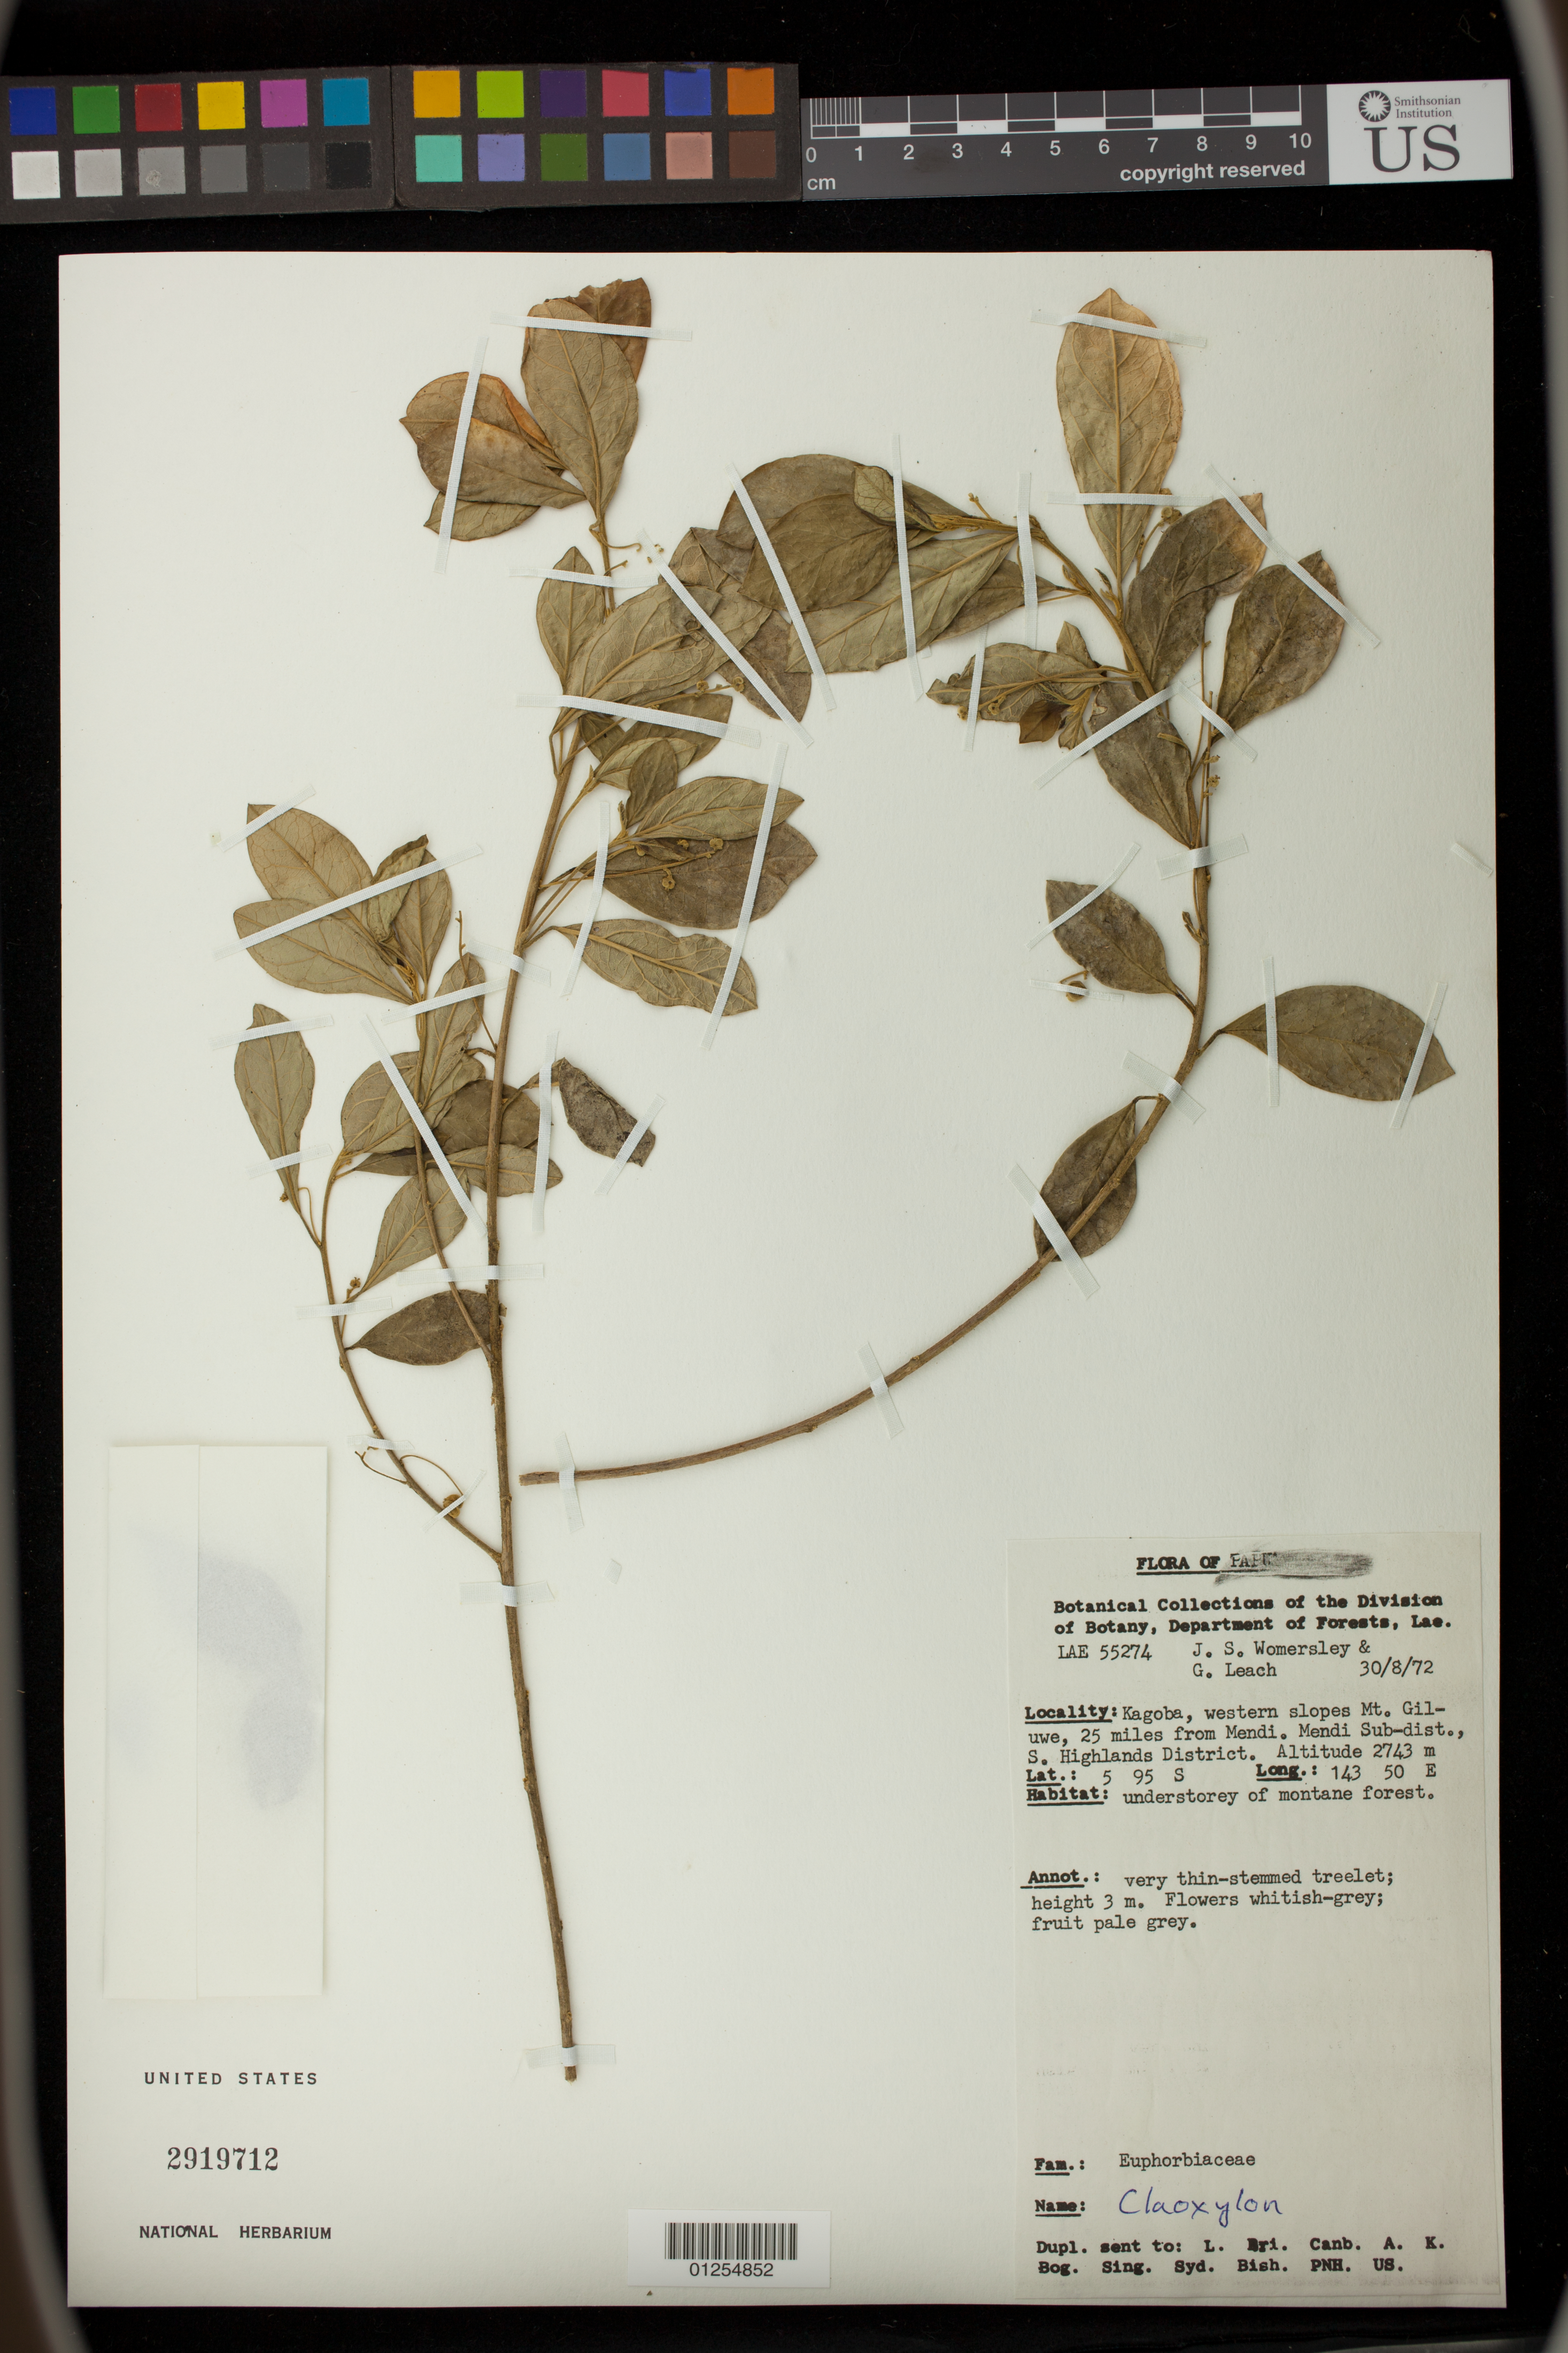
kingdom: Plantae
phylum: Tracheophyta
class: Magnoliopsida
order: Malpighiales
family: Euphorbiaceae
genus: Claoxylon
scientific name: Claoxylon sp.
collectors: J. S. Womersley & G. Leach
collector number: LAE 55274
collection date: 1972-08-30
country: Papua New Guinea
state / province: Southern Highlands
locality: Kagoba, western slopes Mt. Giluwe, 25 miles from Mendi. Mendi Sub-dist.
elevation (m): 2743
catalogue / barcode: US 2919712